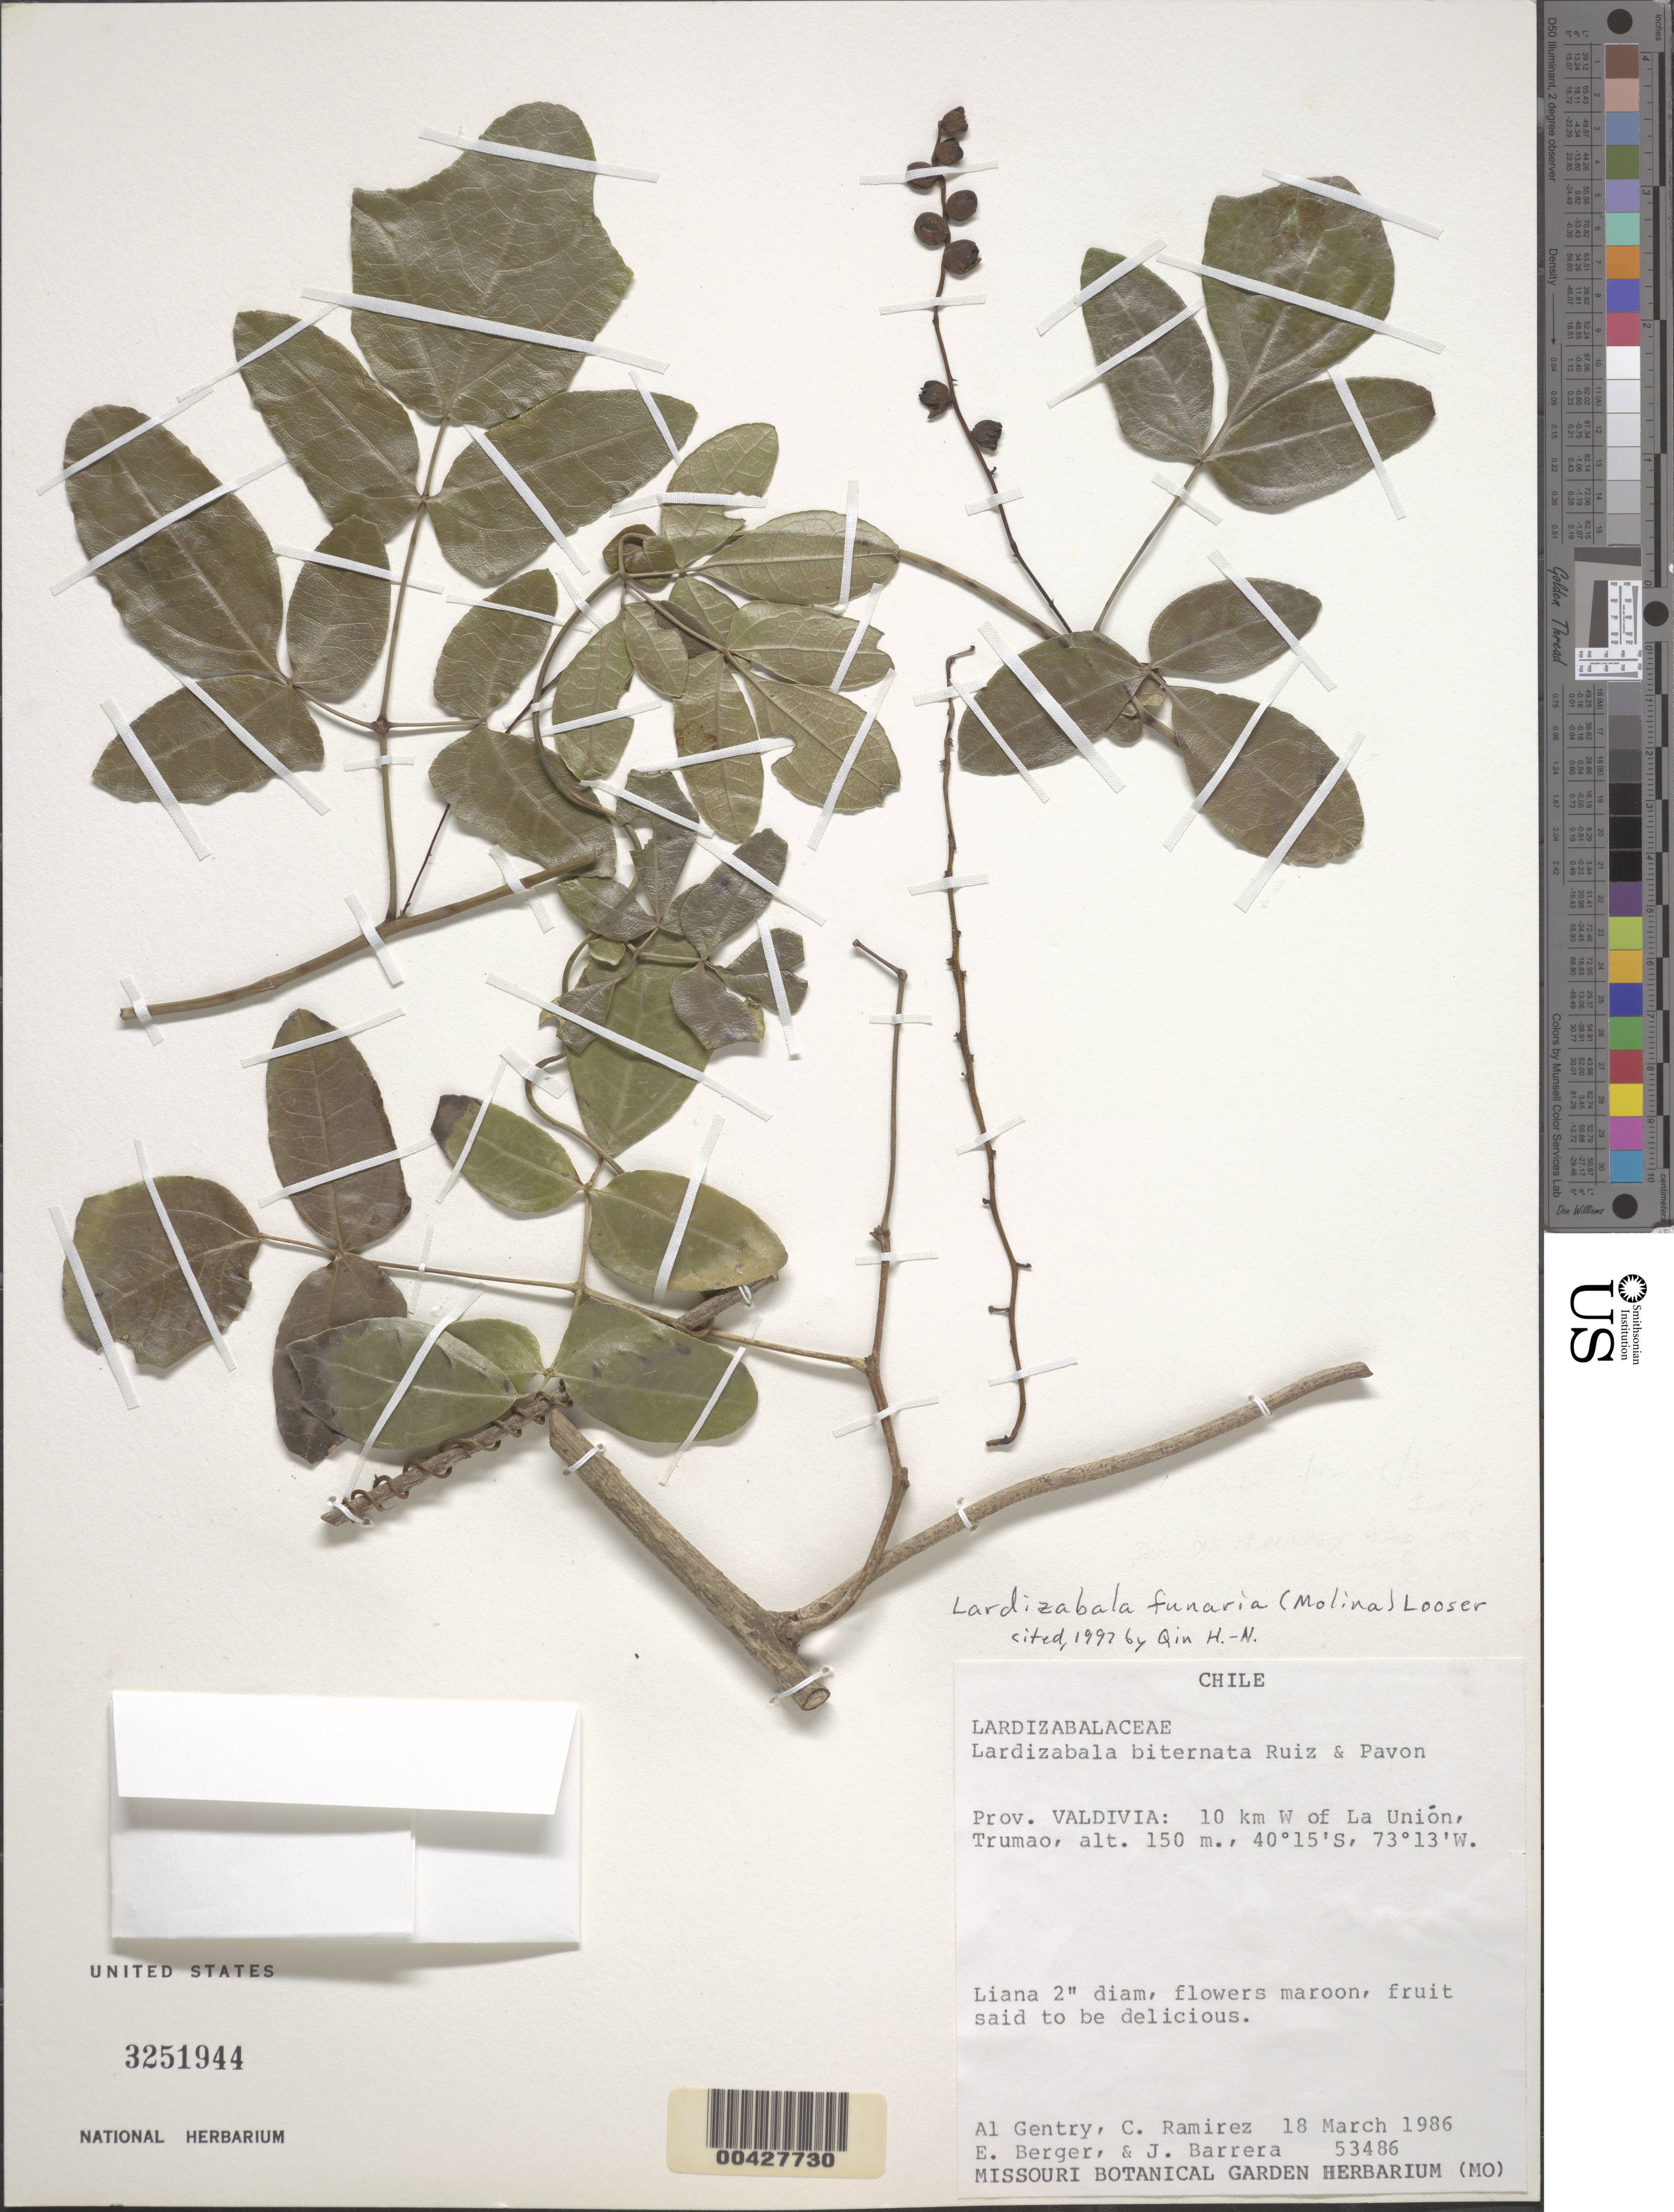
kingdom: Plantae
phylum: Tracheophyta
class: Magnoliopsida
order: Ranunculales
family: Lardizabalaceae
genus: Lardizabala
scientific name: Lardizabala funaria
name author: (Molina) Looser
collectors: A. H. Gentry, C. Ramirez, E. Berger & J. Barrera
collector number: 53486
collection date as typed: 18 Mar 1986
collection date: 1986-03-18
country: Chile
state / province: Los Lagos (X)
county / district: Valdivia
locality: W of la union, trumao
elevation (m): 150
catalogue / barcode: US 3251944